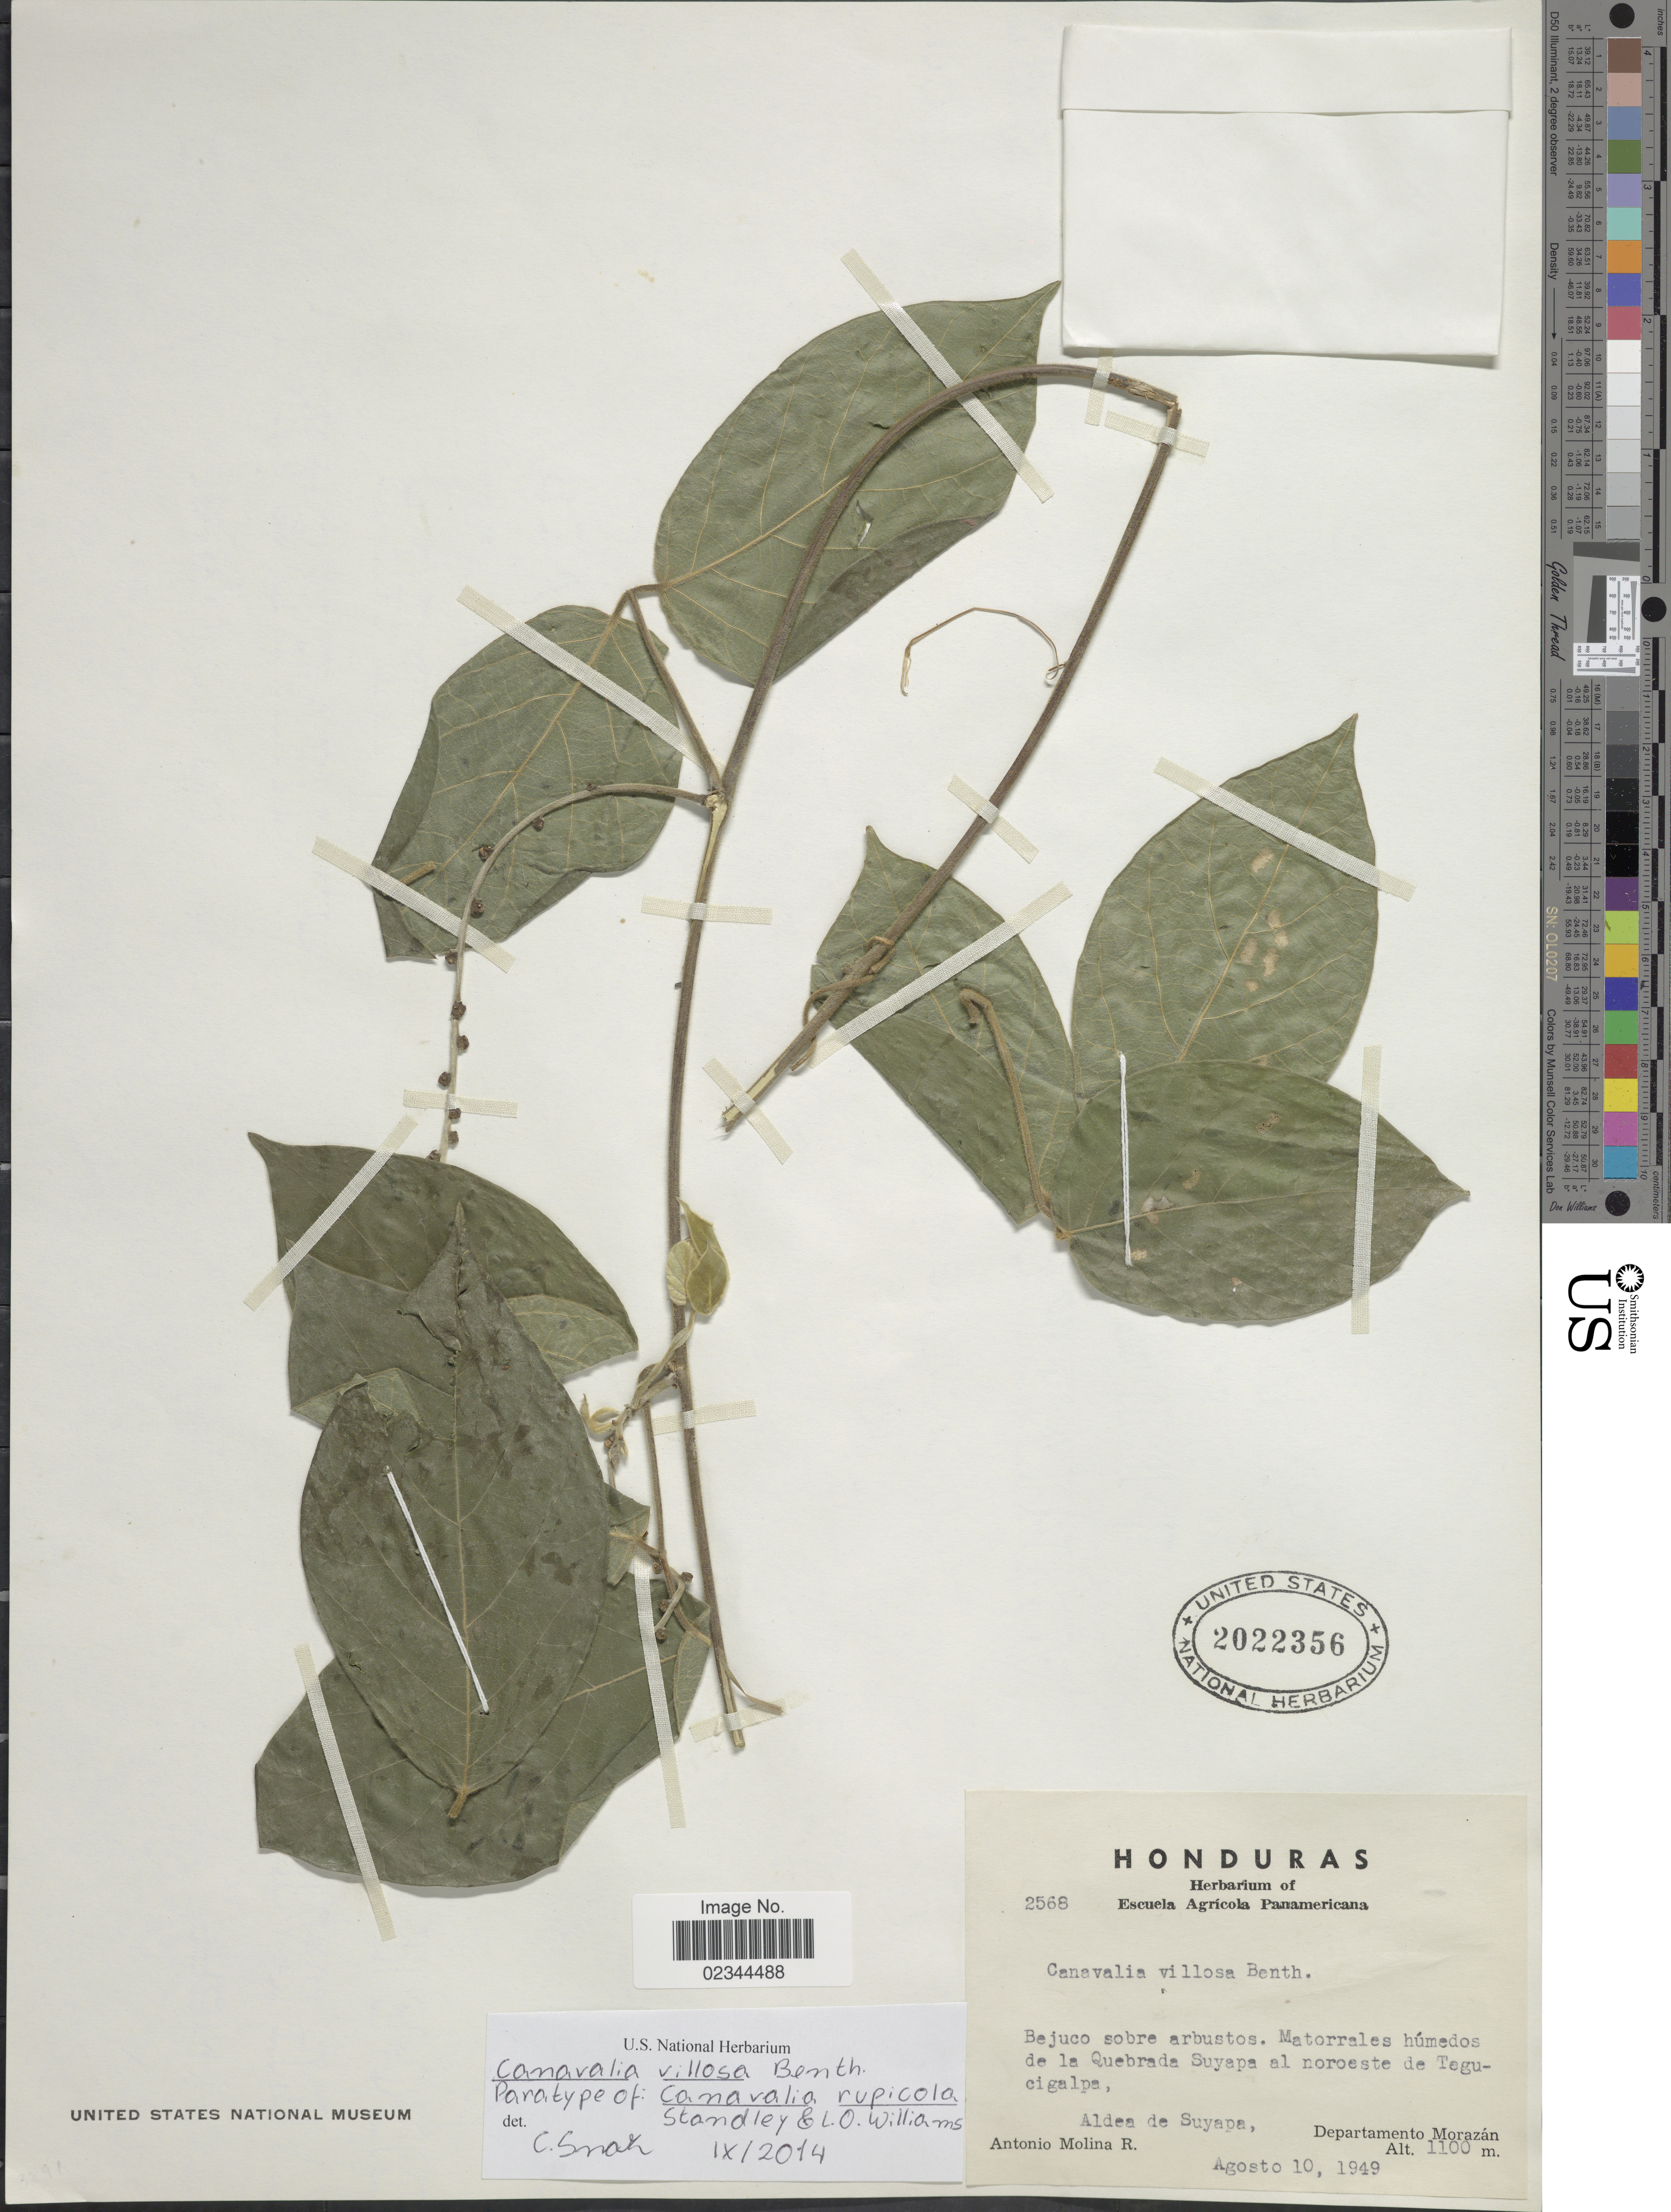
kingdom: Plantae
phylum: Tracheophyta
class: Magnoliopsida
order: Fabales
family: Fabaceae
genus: Canavalia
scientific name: Canavalia villosa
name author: Benth.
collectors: A. Molina R.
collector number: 2568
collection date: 1949-08-10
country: Honduras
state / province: Fco. Morazán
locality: Quebrada Suyapa al noroeste de Tegucigalpa, Adea de Suyapa, Departamento Morazan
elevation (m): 1100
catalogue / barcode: US 2022356